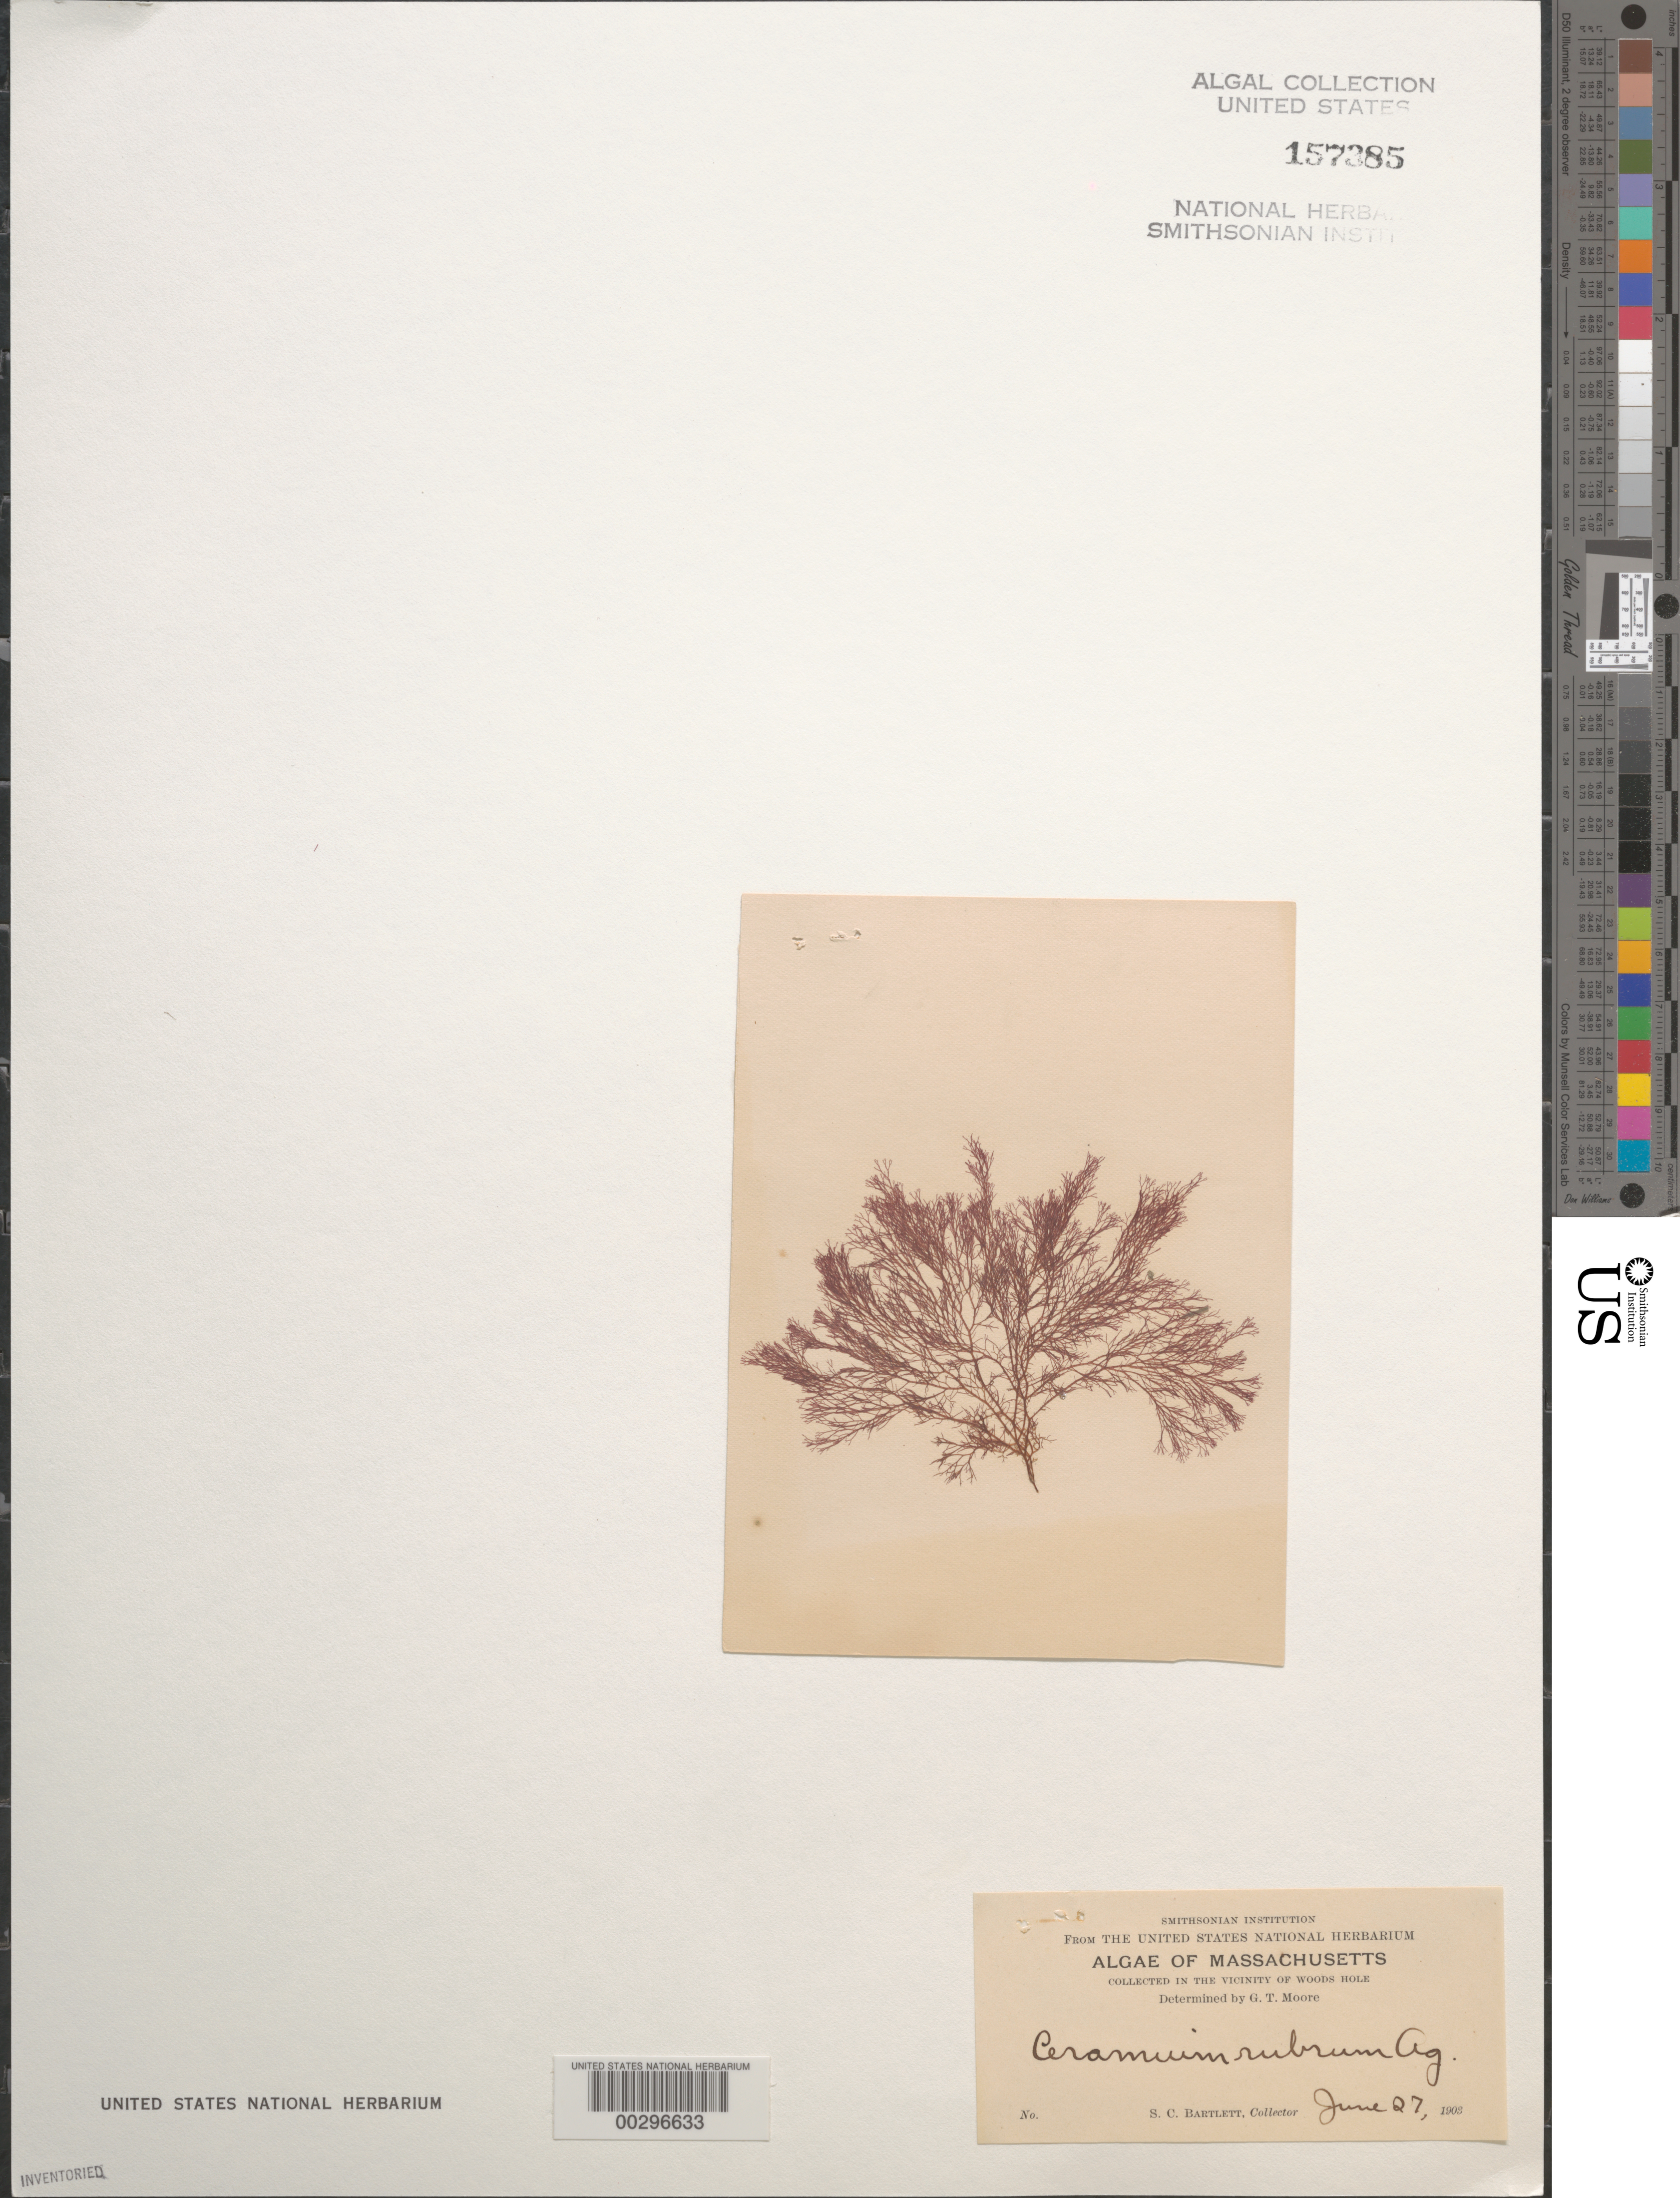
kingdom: Plantae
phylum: Rhodophyta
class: Florideophyceae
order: Ceramiales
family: Ceramiaceae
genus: Ceramium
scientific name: Ceramium rubrum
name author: C. Agardh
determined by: Moore, G. T.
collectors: S. C. Bartlett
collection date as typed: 27 Jun 1903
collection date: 1903-06-27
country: United States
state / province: Massachusetts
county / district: Barnstable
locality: Woods Hole area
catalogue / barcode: US 157385